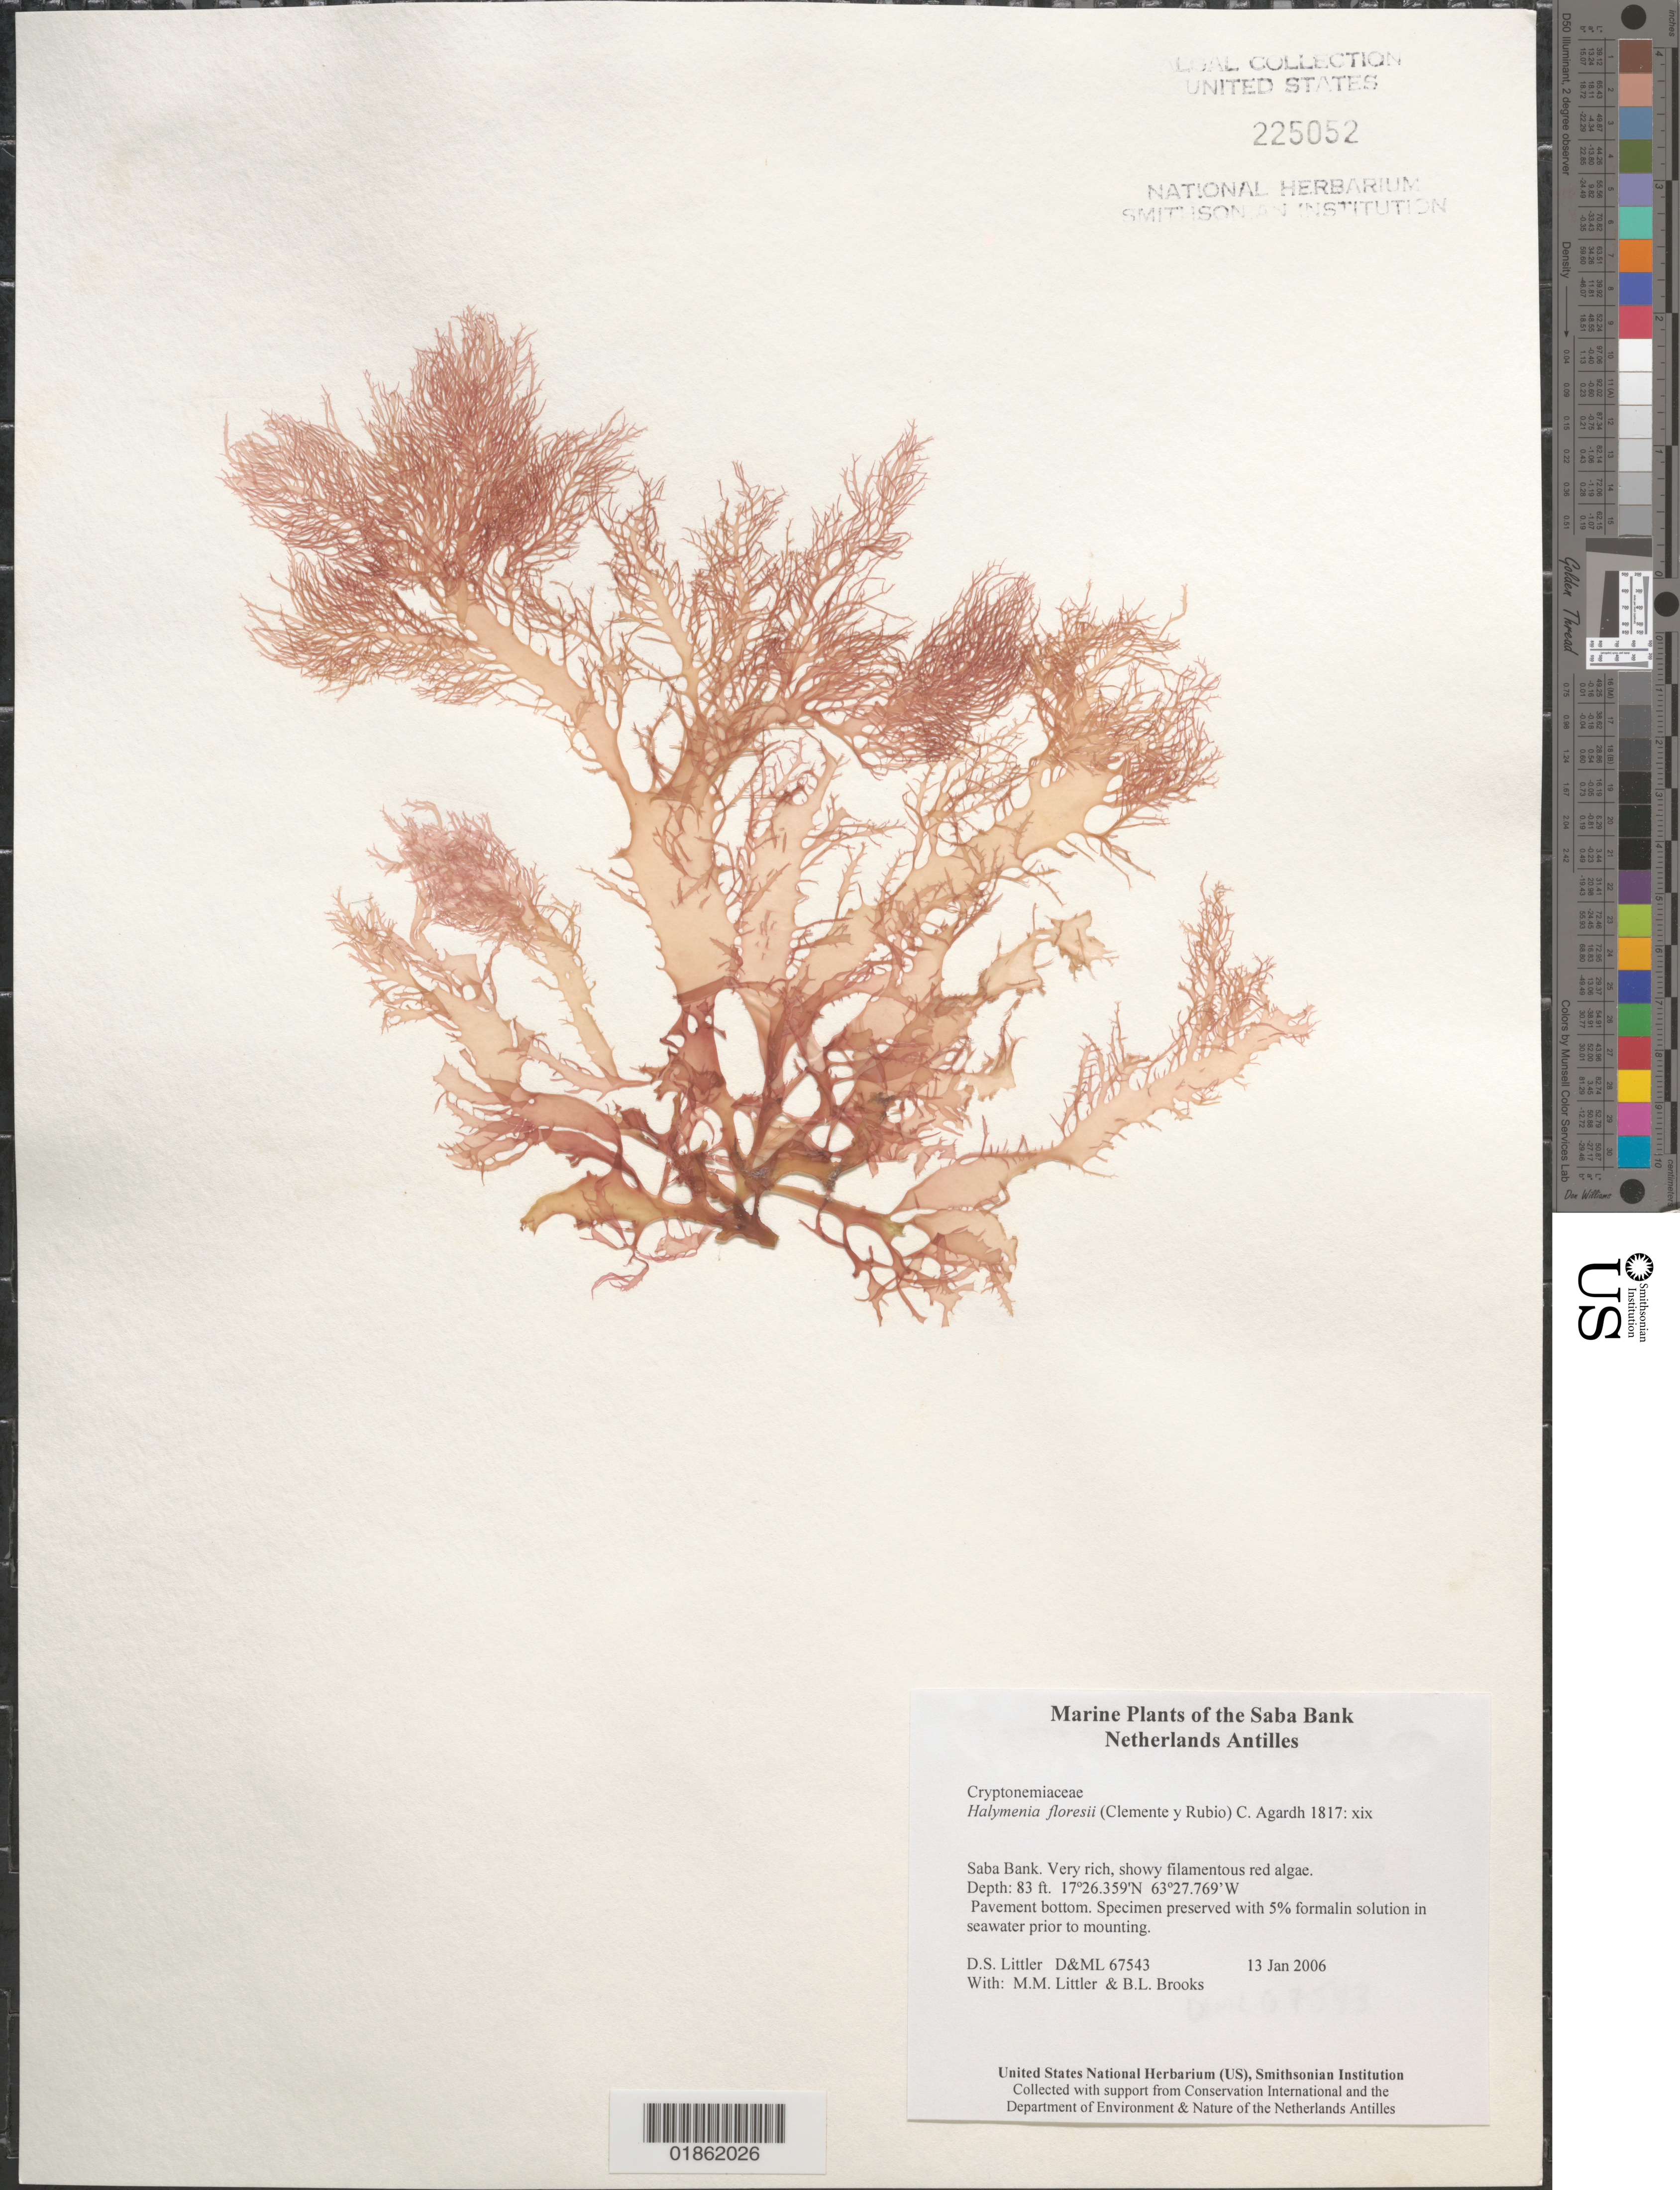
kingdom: Plantae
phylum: Rhodophyta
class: Florideophyceae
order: Halymeniales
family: Halymeniaceae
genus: Halymenia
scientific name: Halymenia floresii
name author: (Clemente) C. Agardh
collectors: M. M. Littler, D. S. Littler & B. Brooks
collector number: D&ML 67543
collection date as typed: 13 Jan 2006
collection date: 2006-01-13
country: Netherlands Antilles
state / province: ABC Islands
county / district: Saba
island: Saba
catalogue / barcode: US 225052